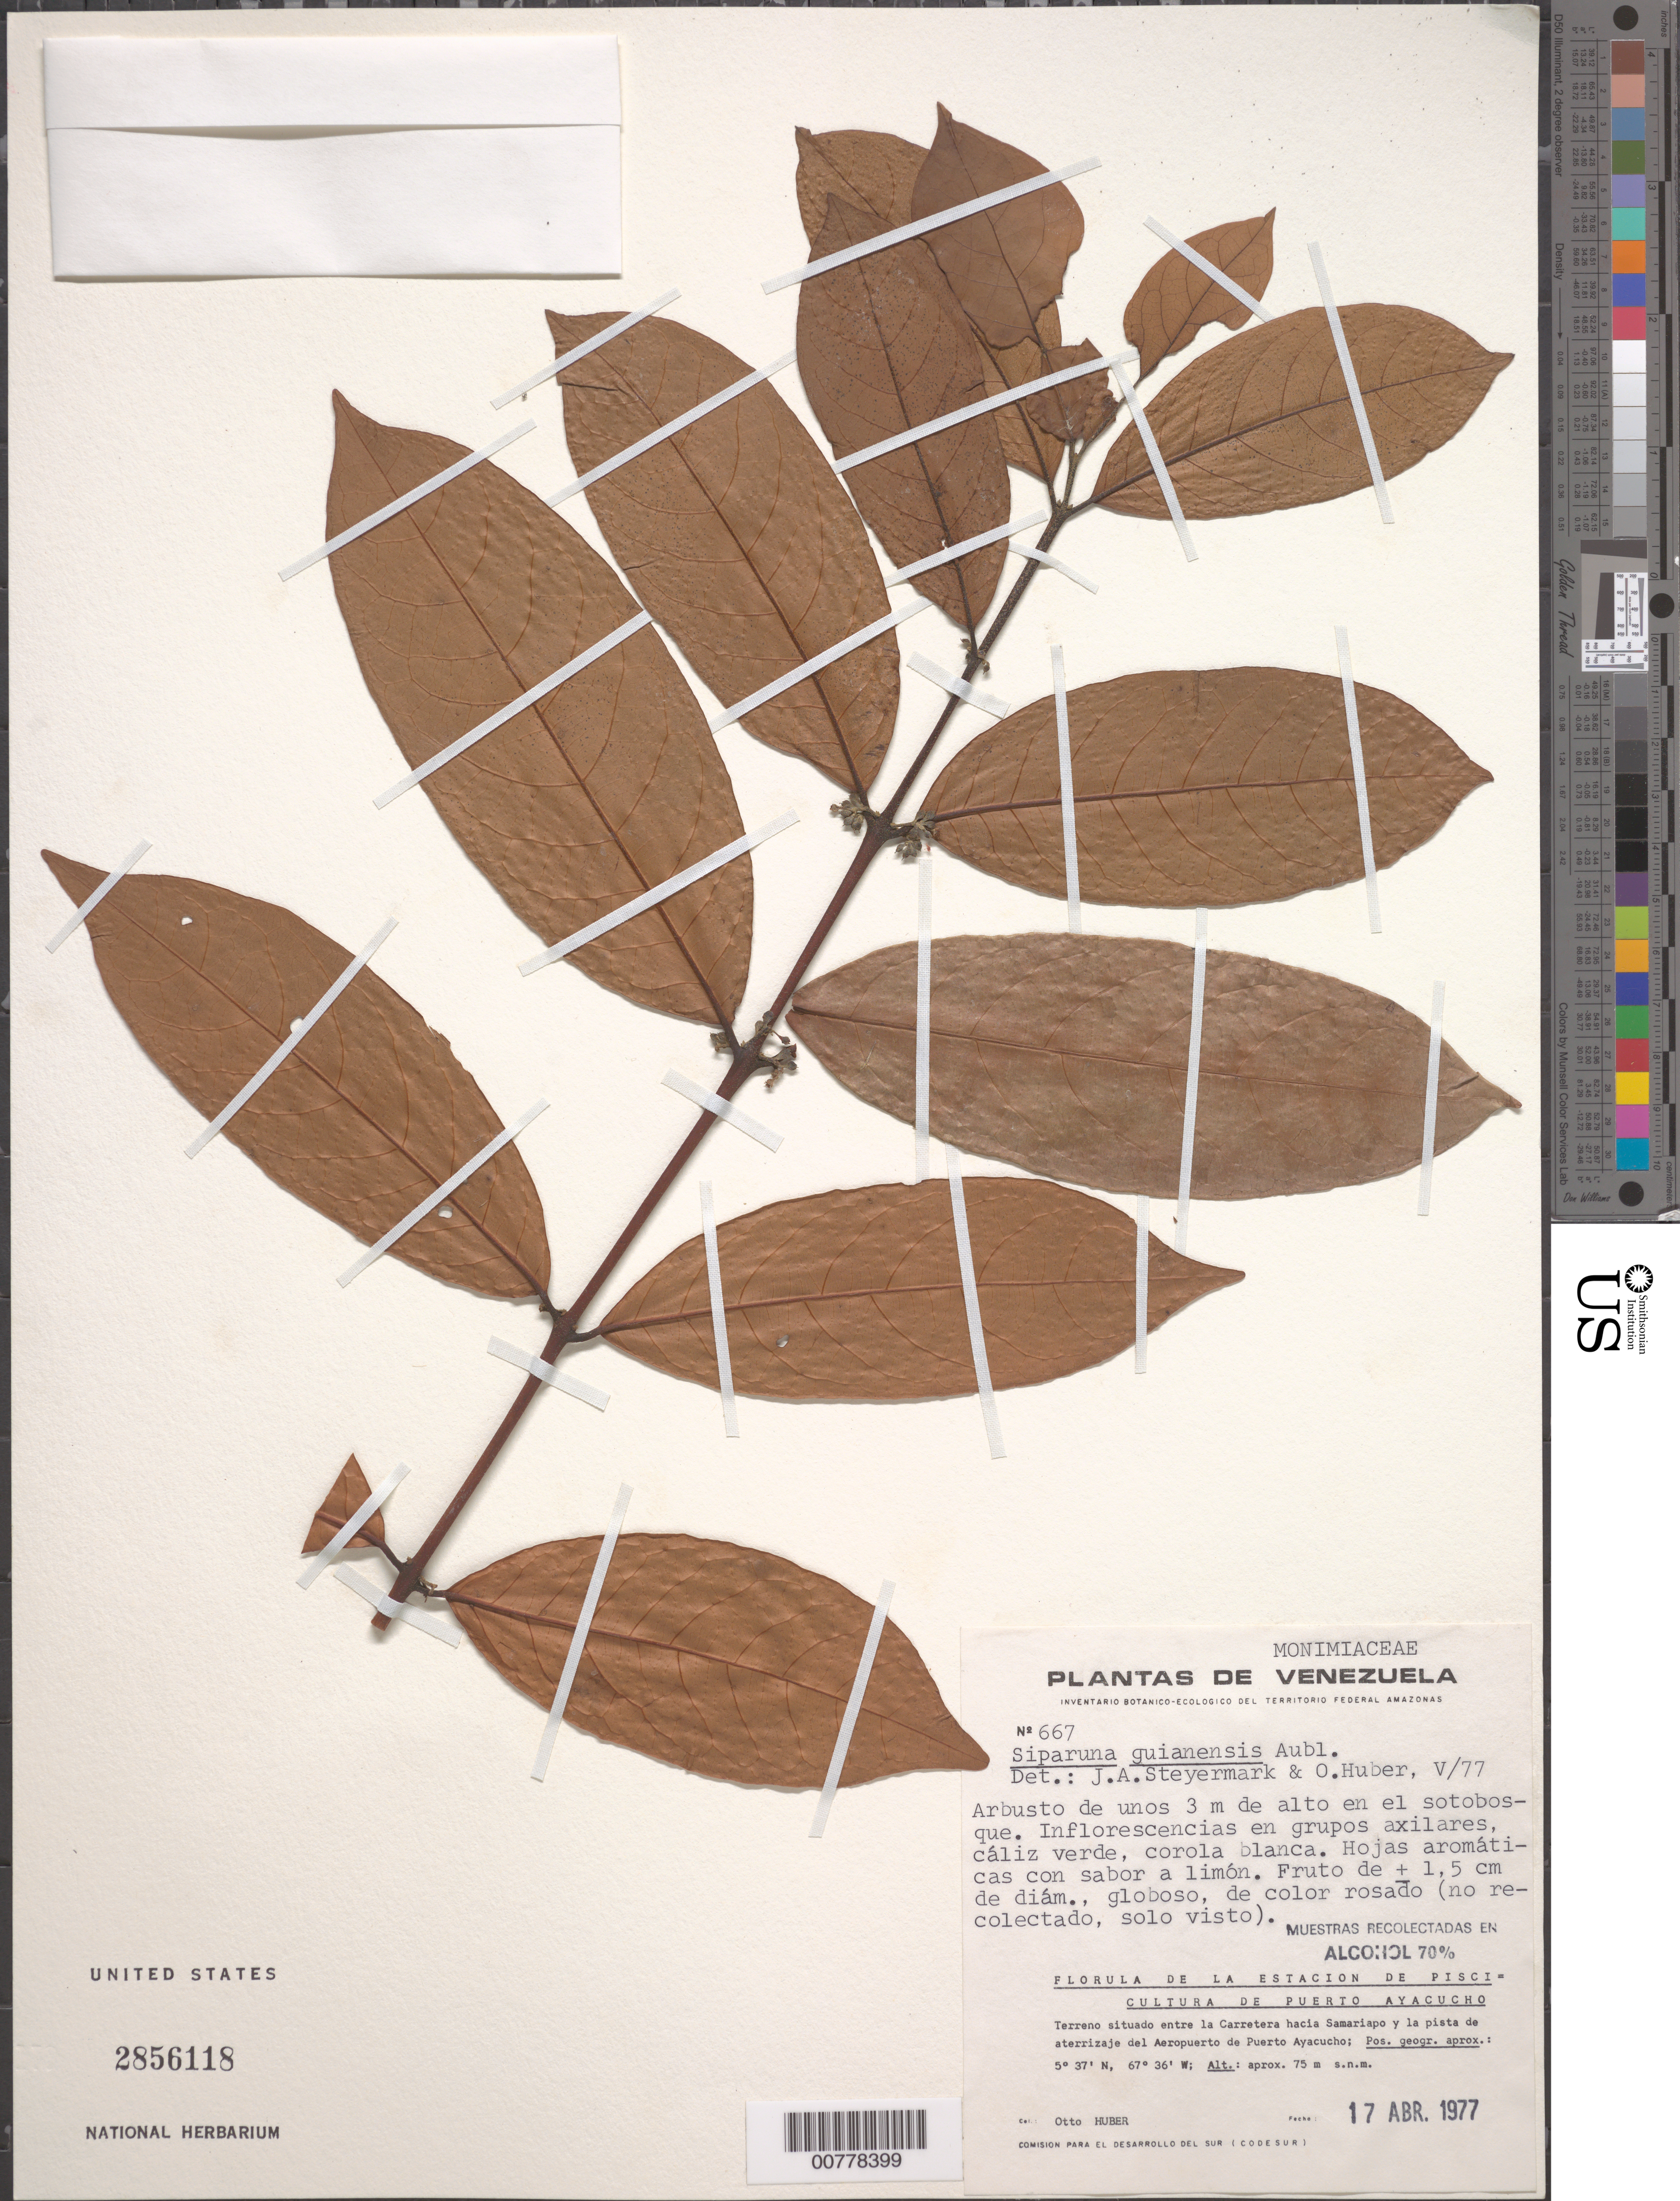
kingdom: Plantae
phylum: Tracheophyta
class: Magnoliopsida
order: Laurales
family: Siparunaceae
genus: Siparuna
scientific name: Siparuna guianensis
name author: Aubl.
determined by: Steyermark, J. A.; Huber, O.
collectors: O. Huber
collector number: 667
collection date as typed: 17-Apr-77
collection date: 1977-04-17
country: Venezuela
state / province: Amazonas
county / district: Atures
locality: Puerto Ayacucho, carretera hacia Samariapo y la pista de aterrizaje del Aeropuerto de Puerto Ayacucho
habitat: Sotobosque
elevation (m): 75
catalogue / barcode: US 2856118